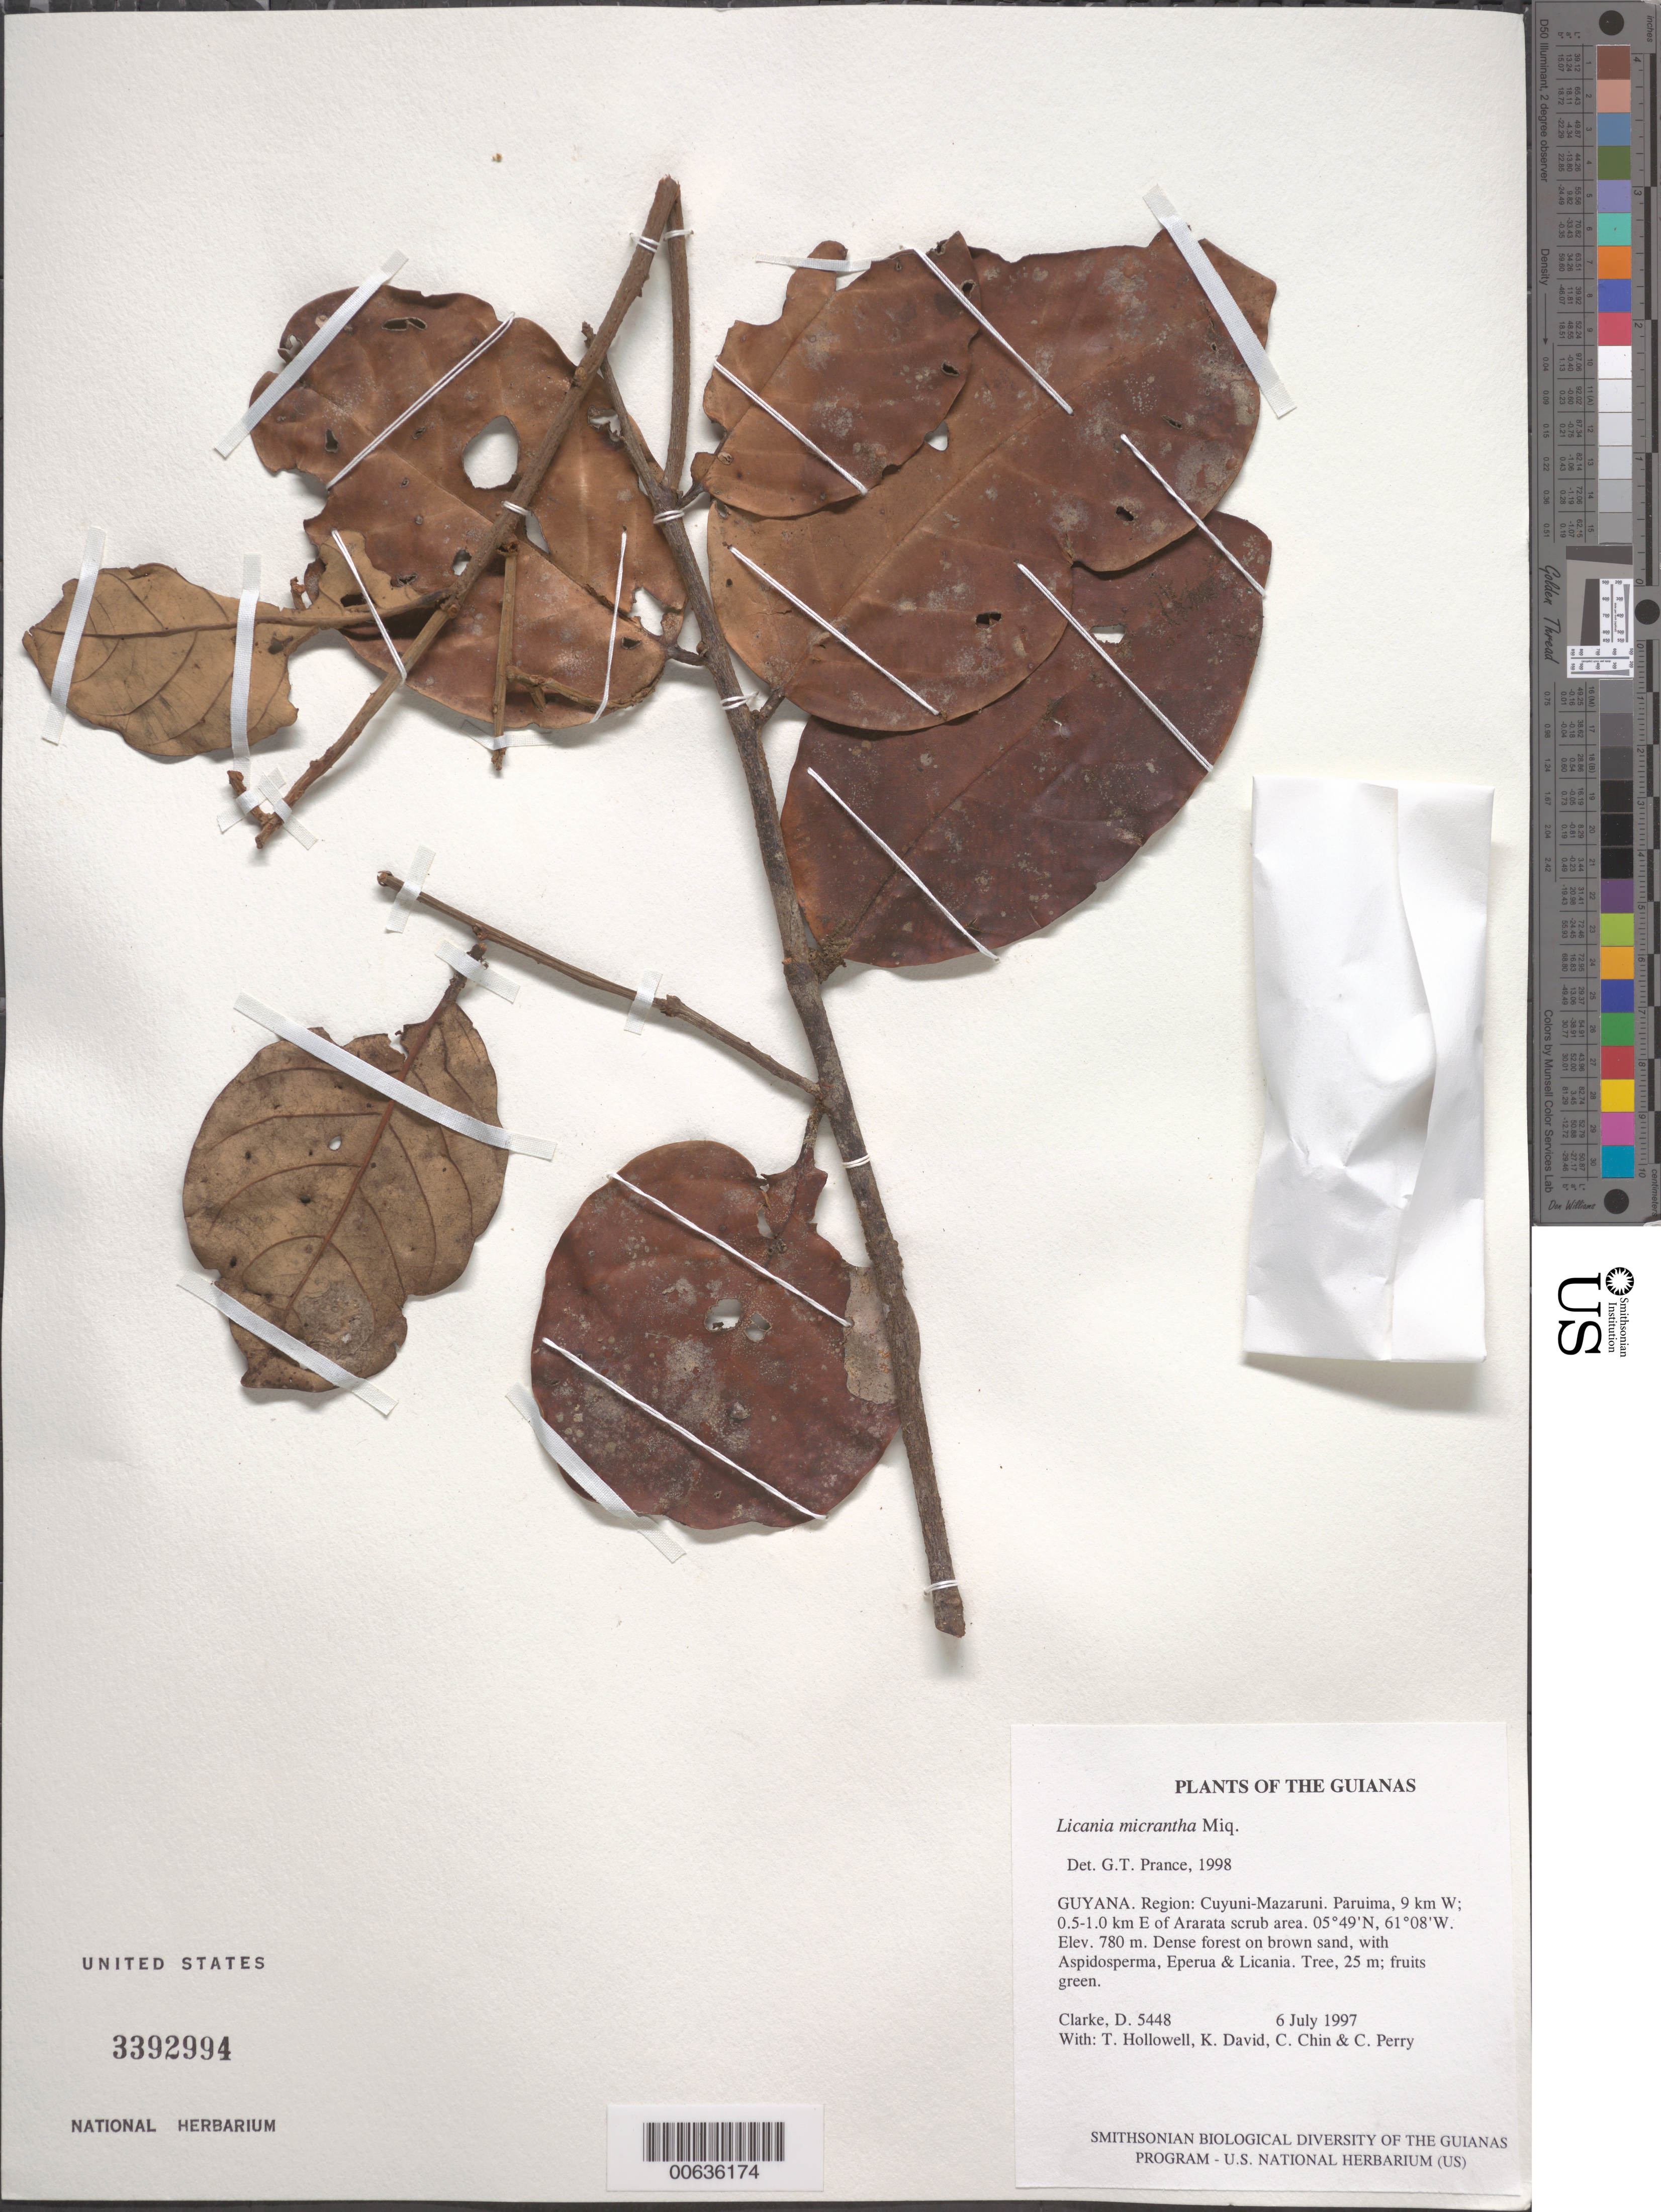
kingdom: Plantae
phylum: Tracheophyta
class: Magnoliopsida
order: Malpighiales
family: Chrysobalanaceae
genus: Licania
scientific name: Licania micrantha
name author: Miq.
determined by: Prance, G. T.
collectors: H. D. Clarke, T. Hollowell, K. David, C. Chin & C. Perry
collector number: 5448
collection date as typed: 6 July 1997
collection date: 1997-07-06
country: Guyana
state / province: Cuyuni-Mazaruni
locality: Paruima, 9 km W; 0.5-1.0 km E of Ararata scrub area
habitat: Dense forest on brown sand, with Aspidosperma, Eperua & Licania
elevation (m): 780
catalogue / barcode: US 3392994